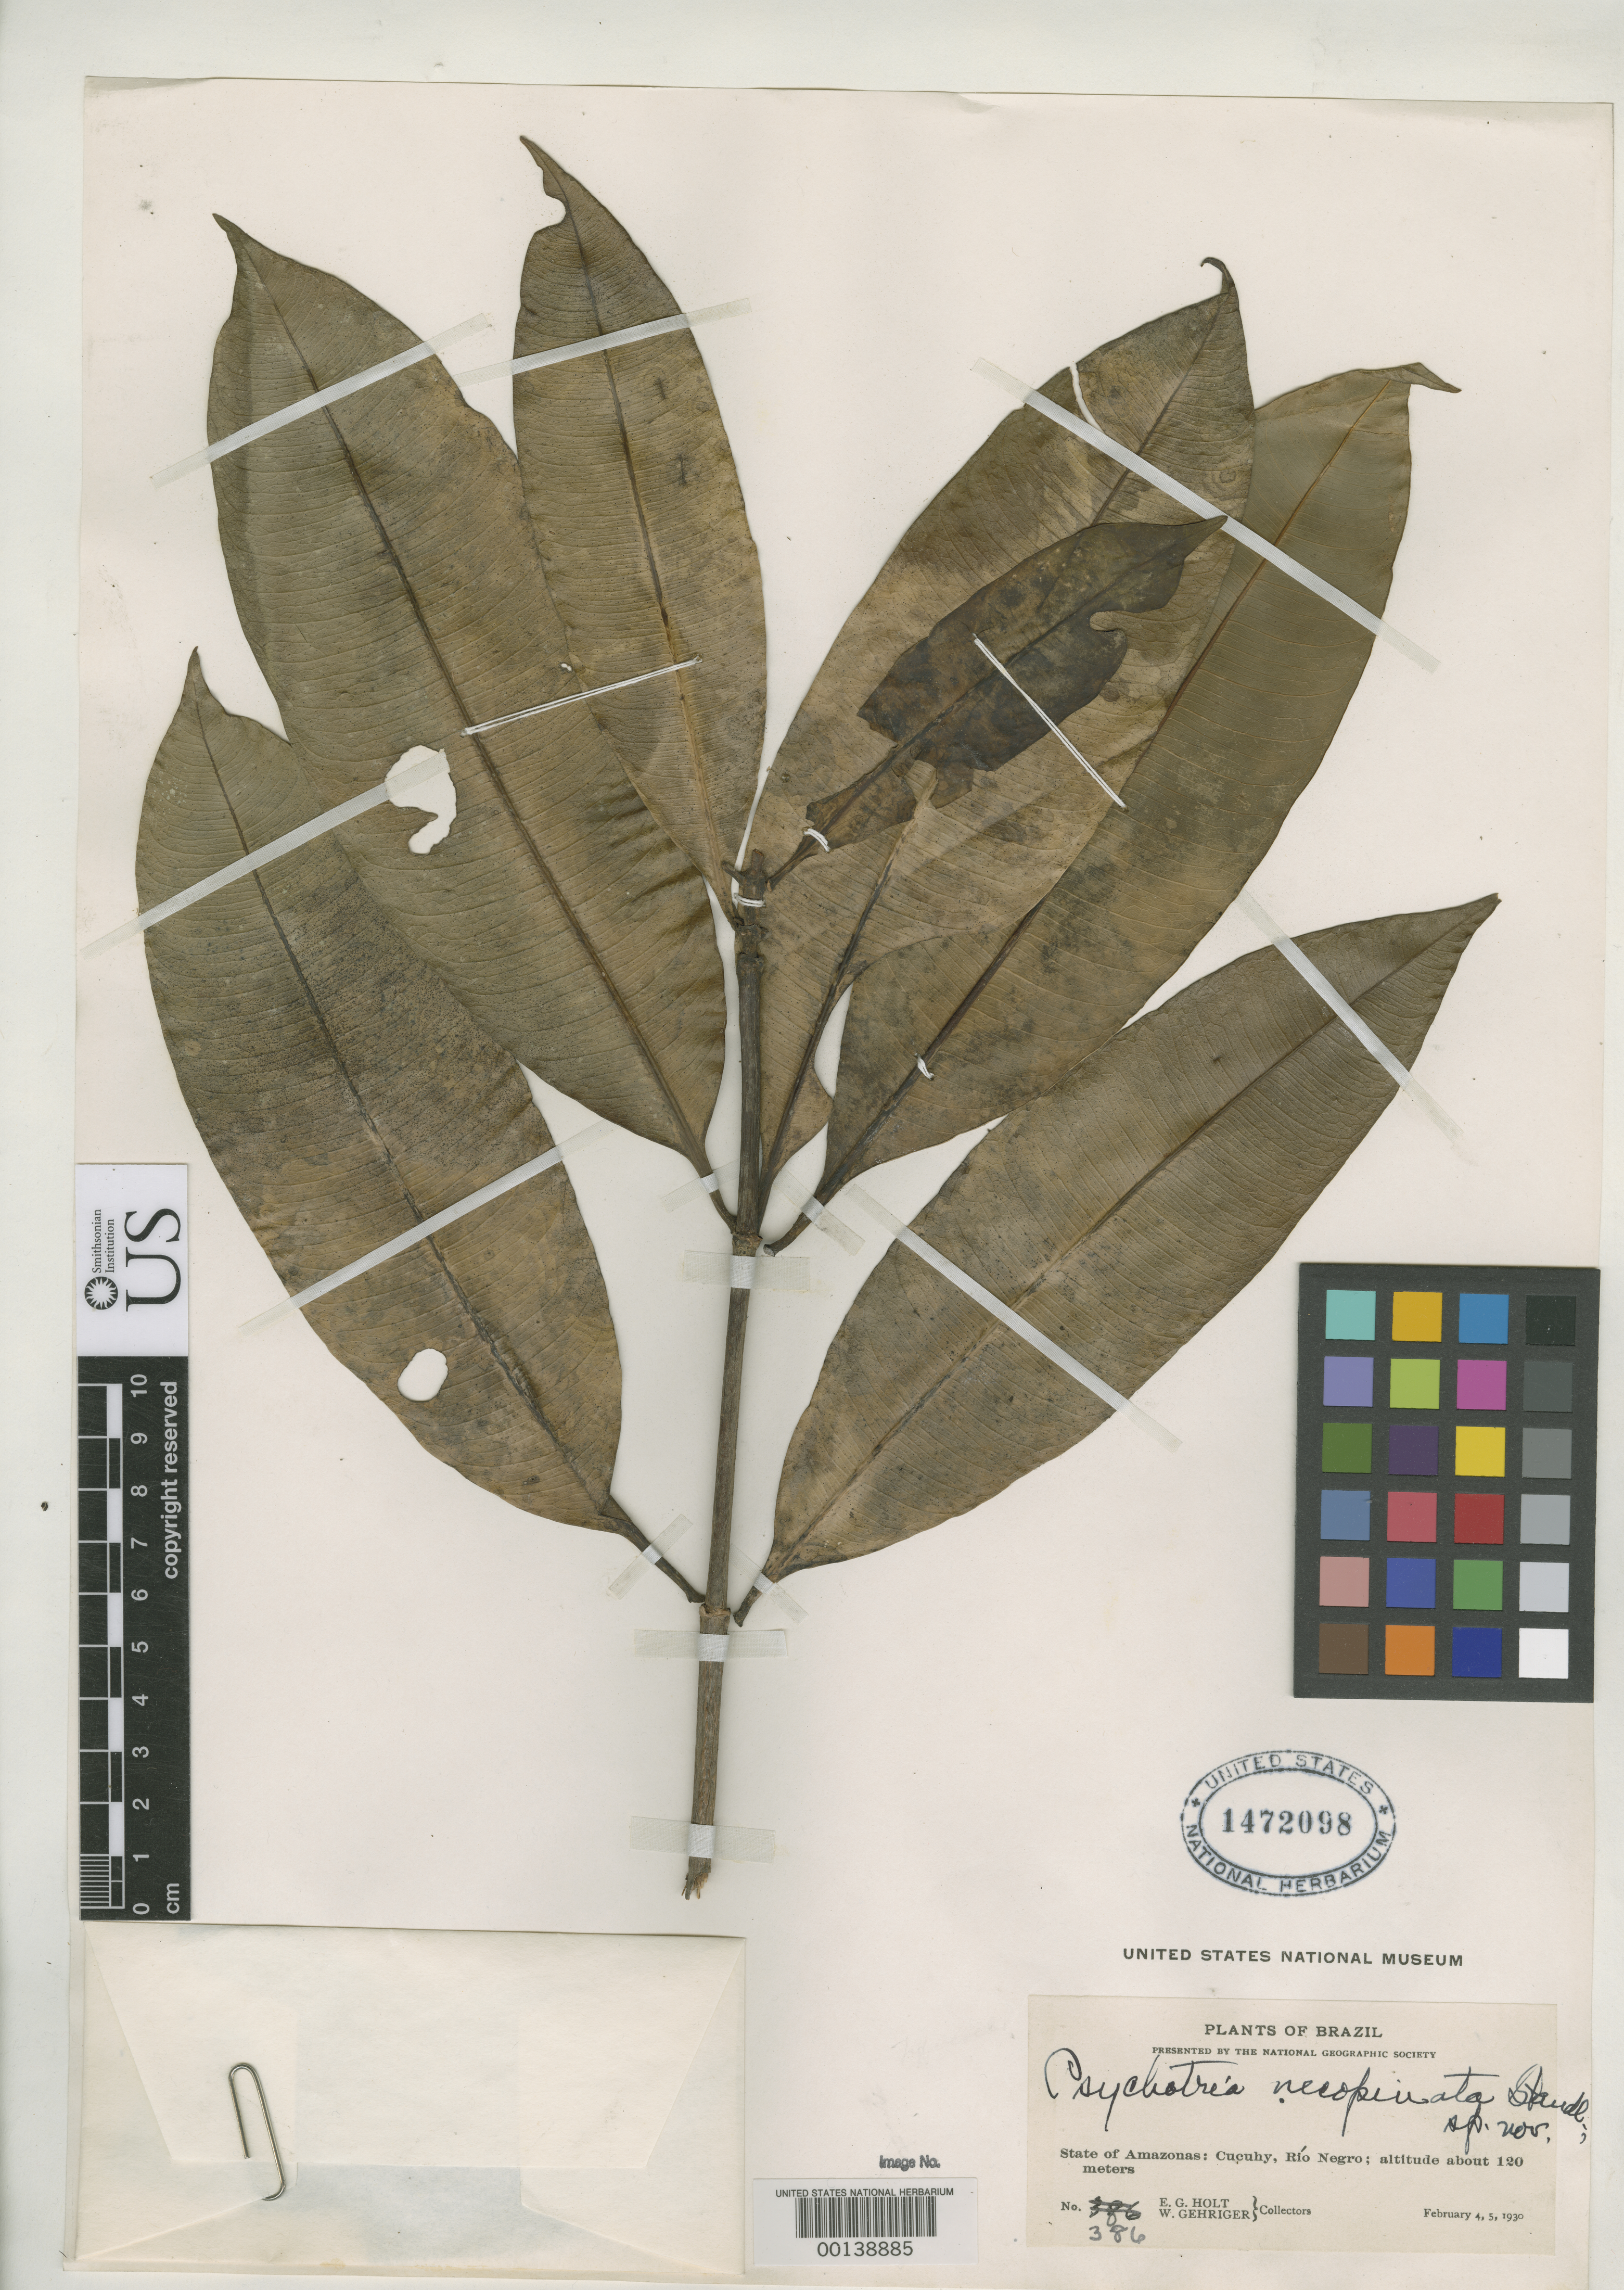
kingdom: Plantae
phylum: Tracheophyta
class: Magnoliopsida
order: Gentianales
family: Rubiaceae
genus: Psychotria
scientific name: Psychotria necopinata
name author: Standl.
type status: Isotype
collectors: E. Holt & W. Gehriger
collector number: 386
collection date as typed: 04 Feb 1930 to 05 Feb 1930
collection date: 1930-02-04/1930-02-05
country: Brazil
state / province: Amazonas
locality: Cucuhy, Rio Negro.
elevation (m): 120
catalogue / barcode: US 1472098